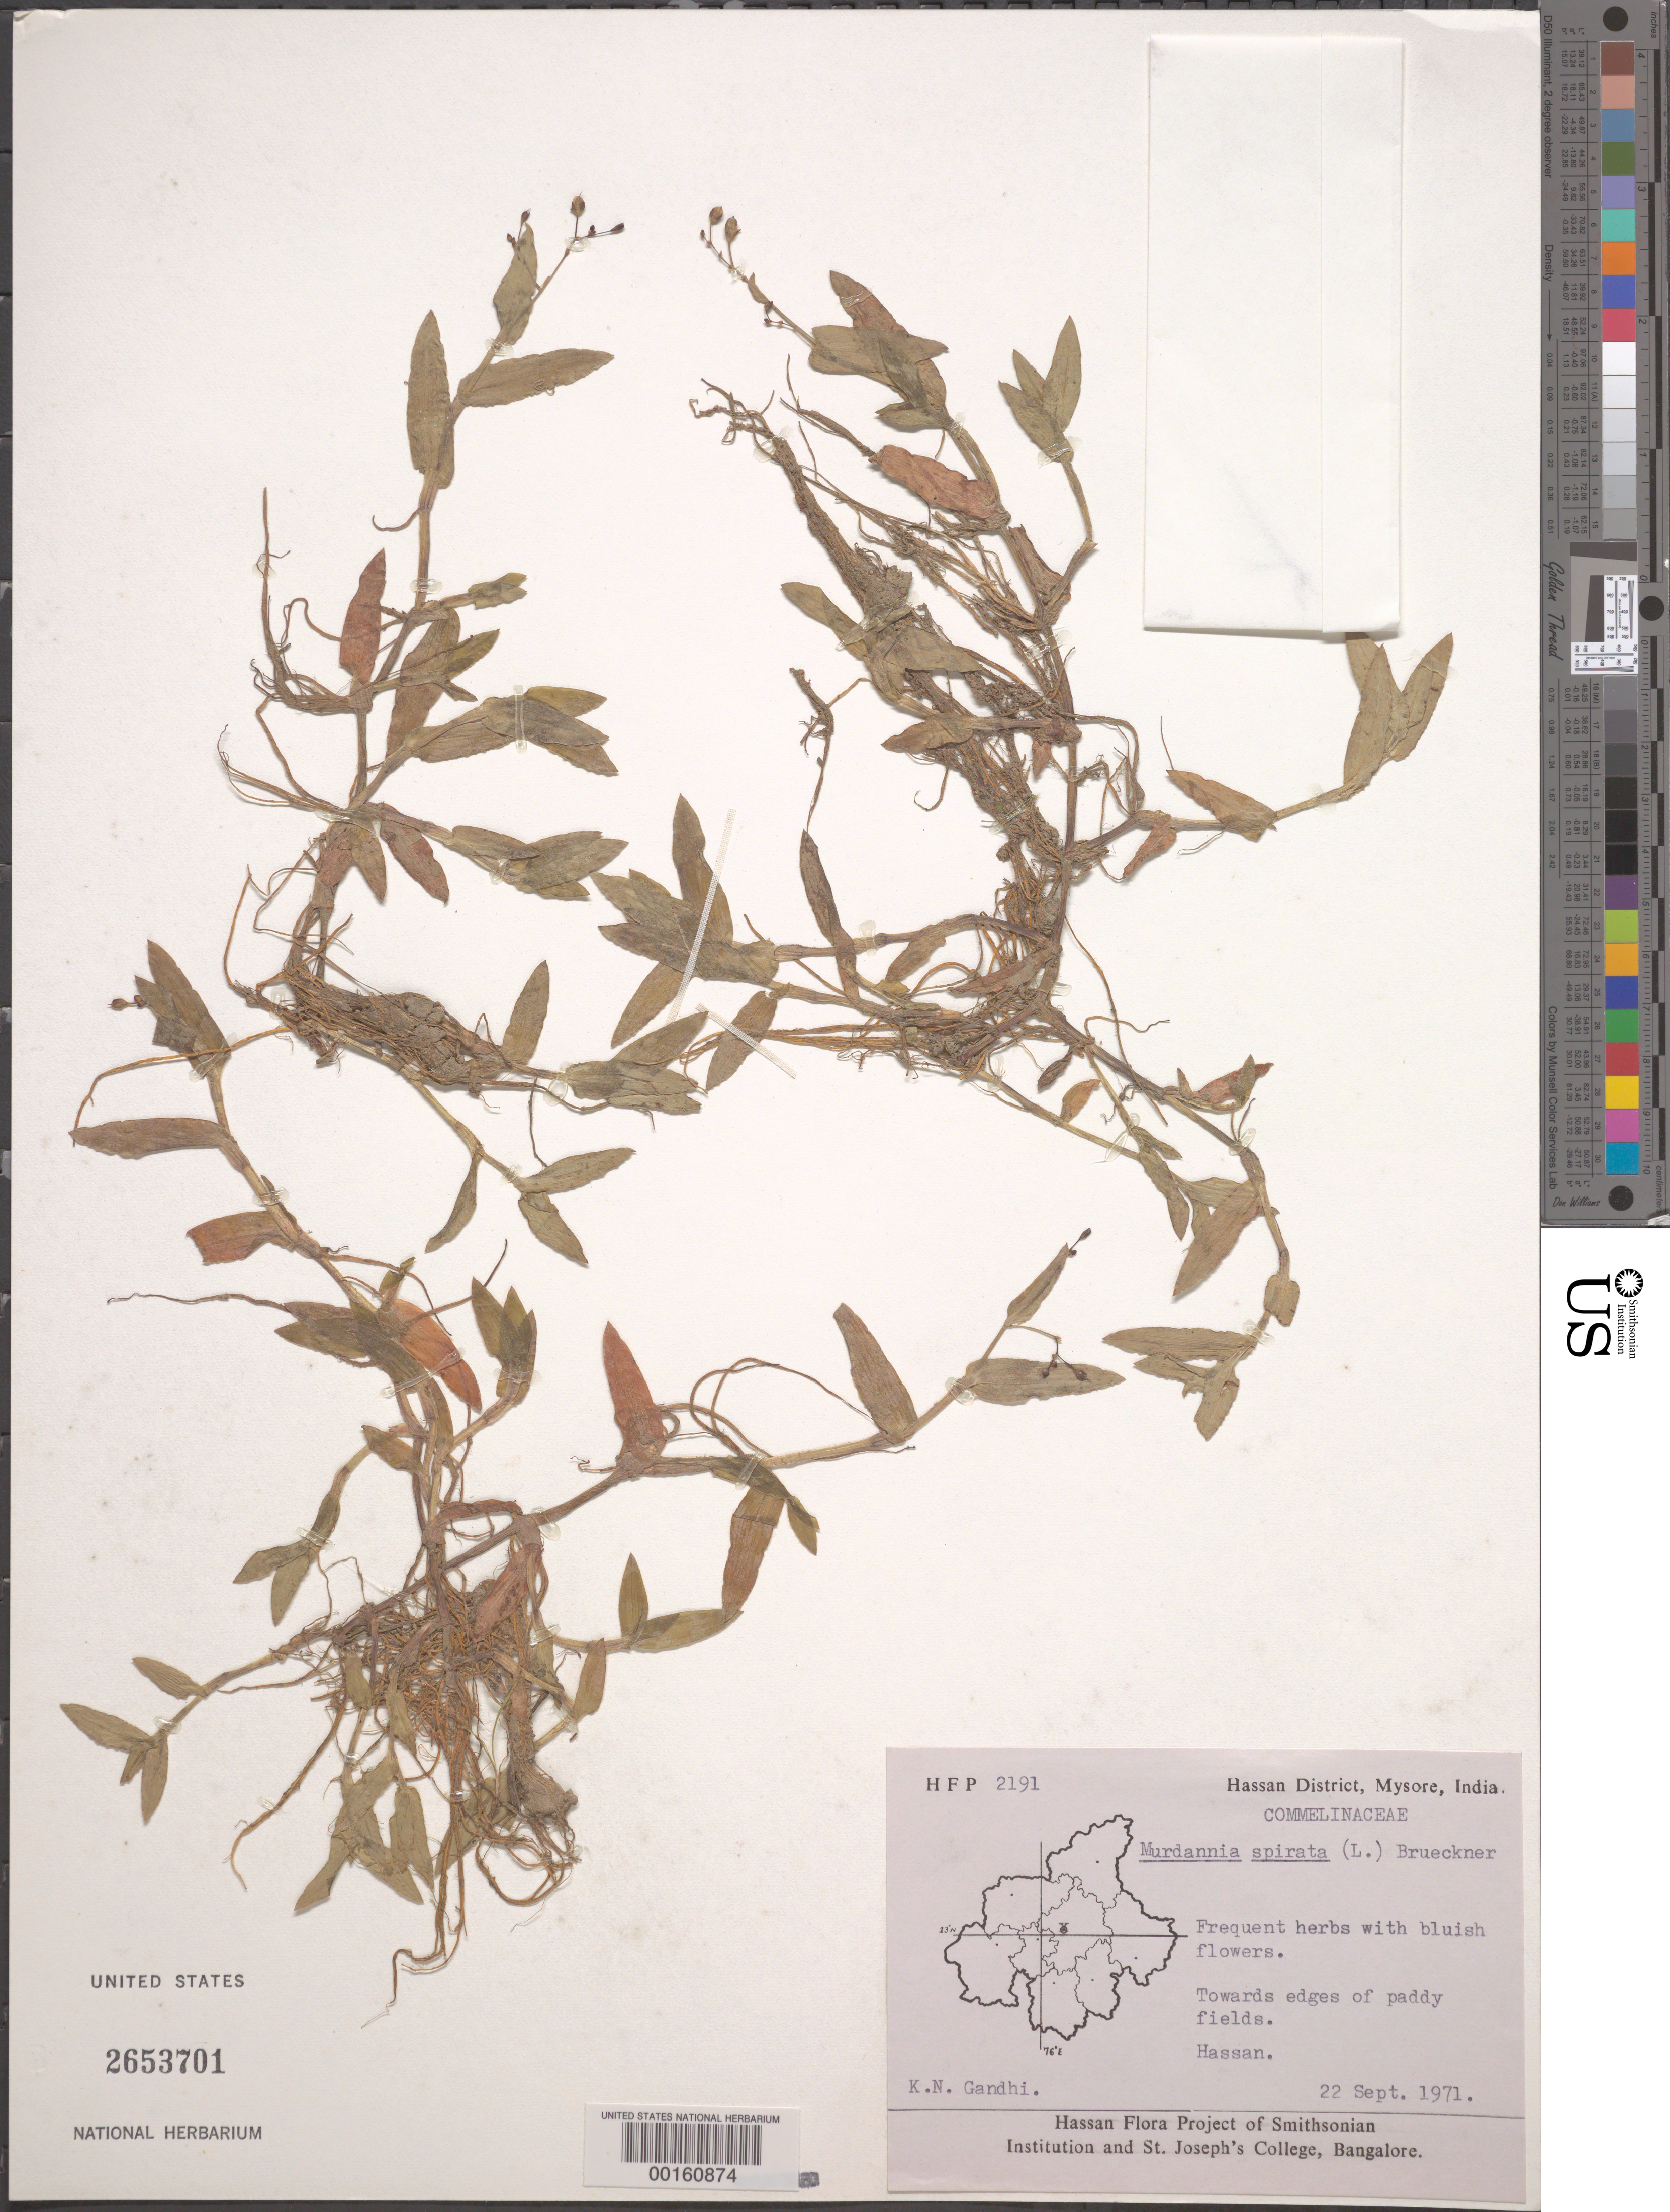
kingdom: Plantae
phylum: Tracheophyta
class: Liliopsida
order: Commelinales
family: Commelinaceae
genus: Murdannia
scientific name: Murdannia spirata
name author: (L.) G. Brückn.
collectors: K. N. Gandhi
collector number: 2191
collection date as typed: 22 Sep 1971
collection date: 1971-09-22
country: India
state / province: Karnataka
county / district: Hassan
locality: Hassan, mysore state [mysore state = karnataka.]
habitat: Edges of paddy fields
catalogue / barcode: US 2653701